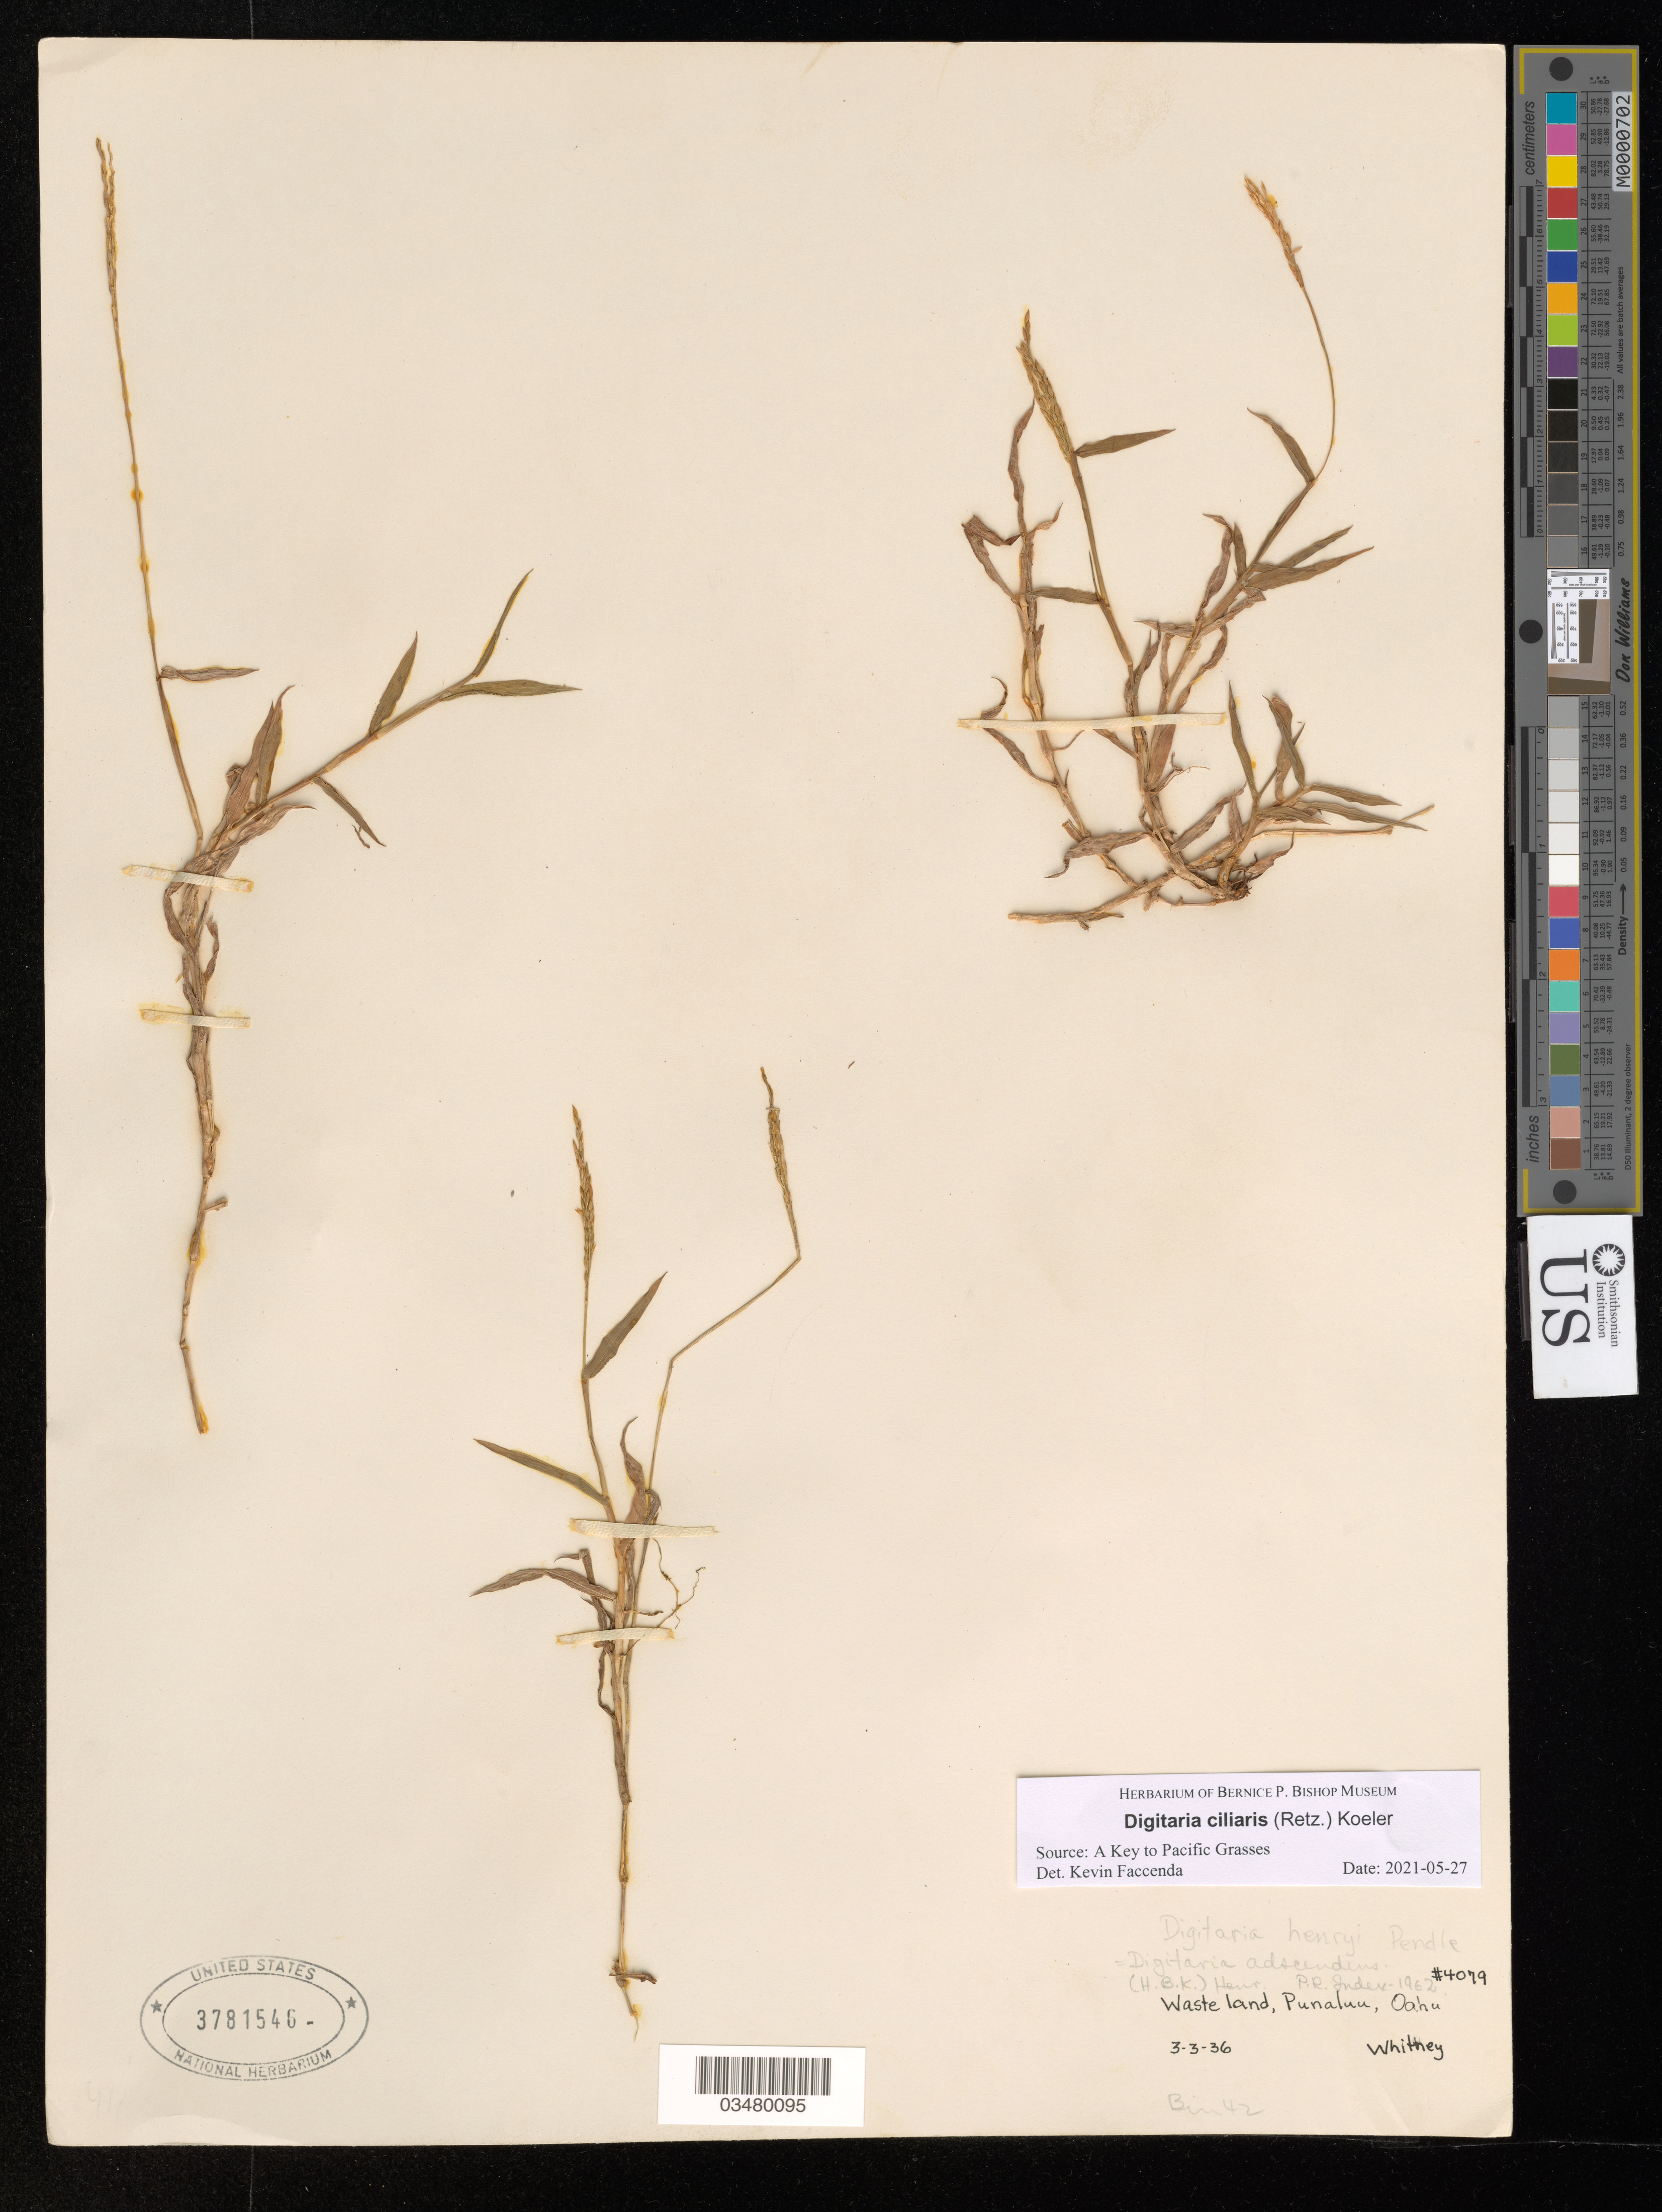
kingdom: Plantae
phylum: Tracheophyta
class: Liliopsida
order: Poales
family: Poaceae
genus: Digitaria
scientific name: Digitaria ciliaris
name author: (Retz.) Koeler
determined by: Faccenda, K.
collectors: L. Whitney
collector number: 4079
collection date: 1936-03-03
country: United States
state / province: Hawaii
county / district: Honolulu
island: Oahu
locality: Punaluu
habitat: Wasteland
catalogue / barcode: US 3781546